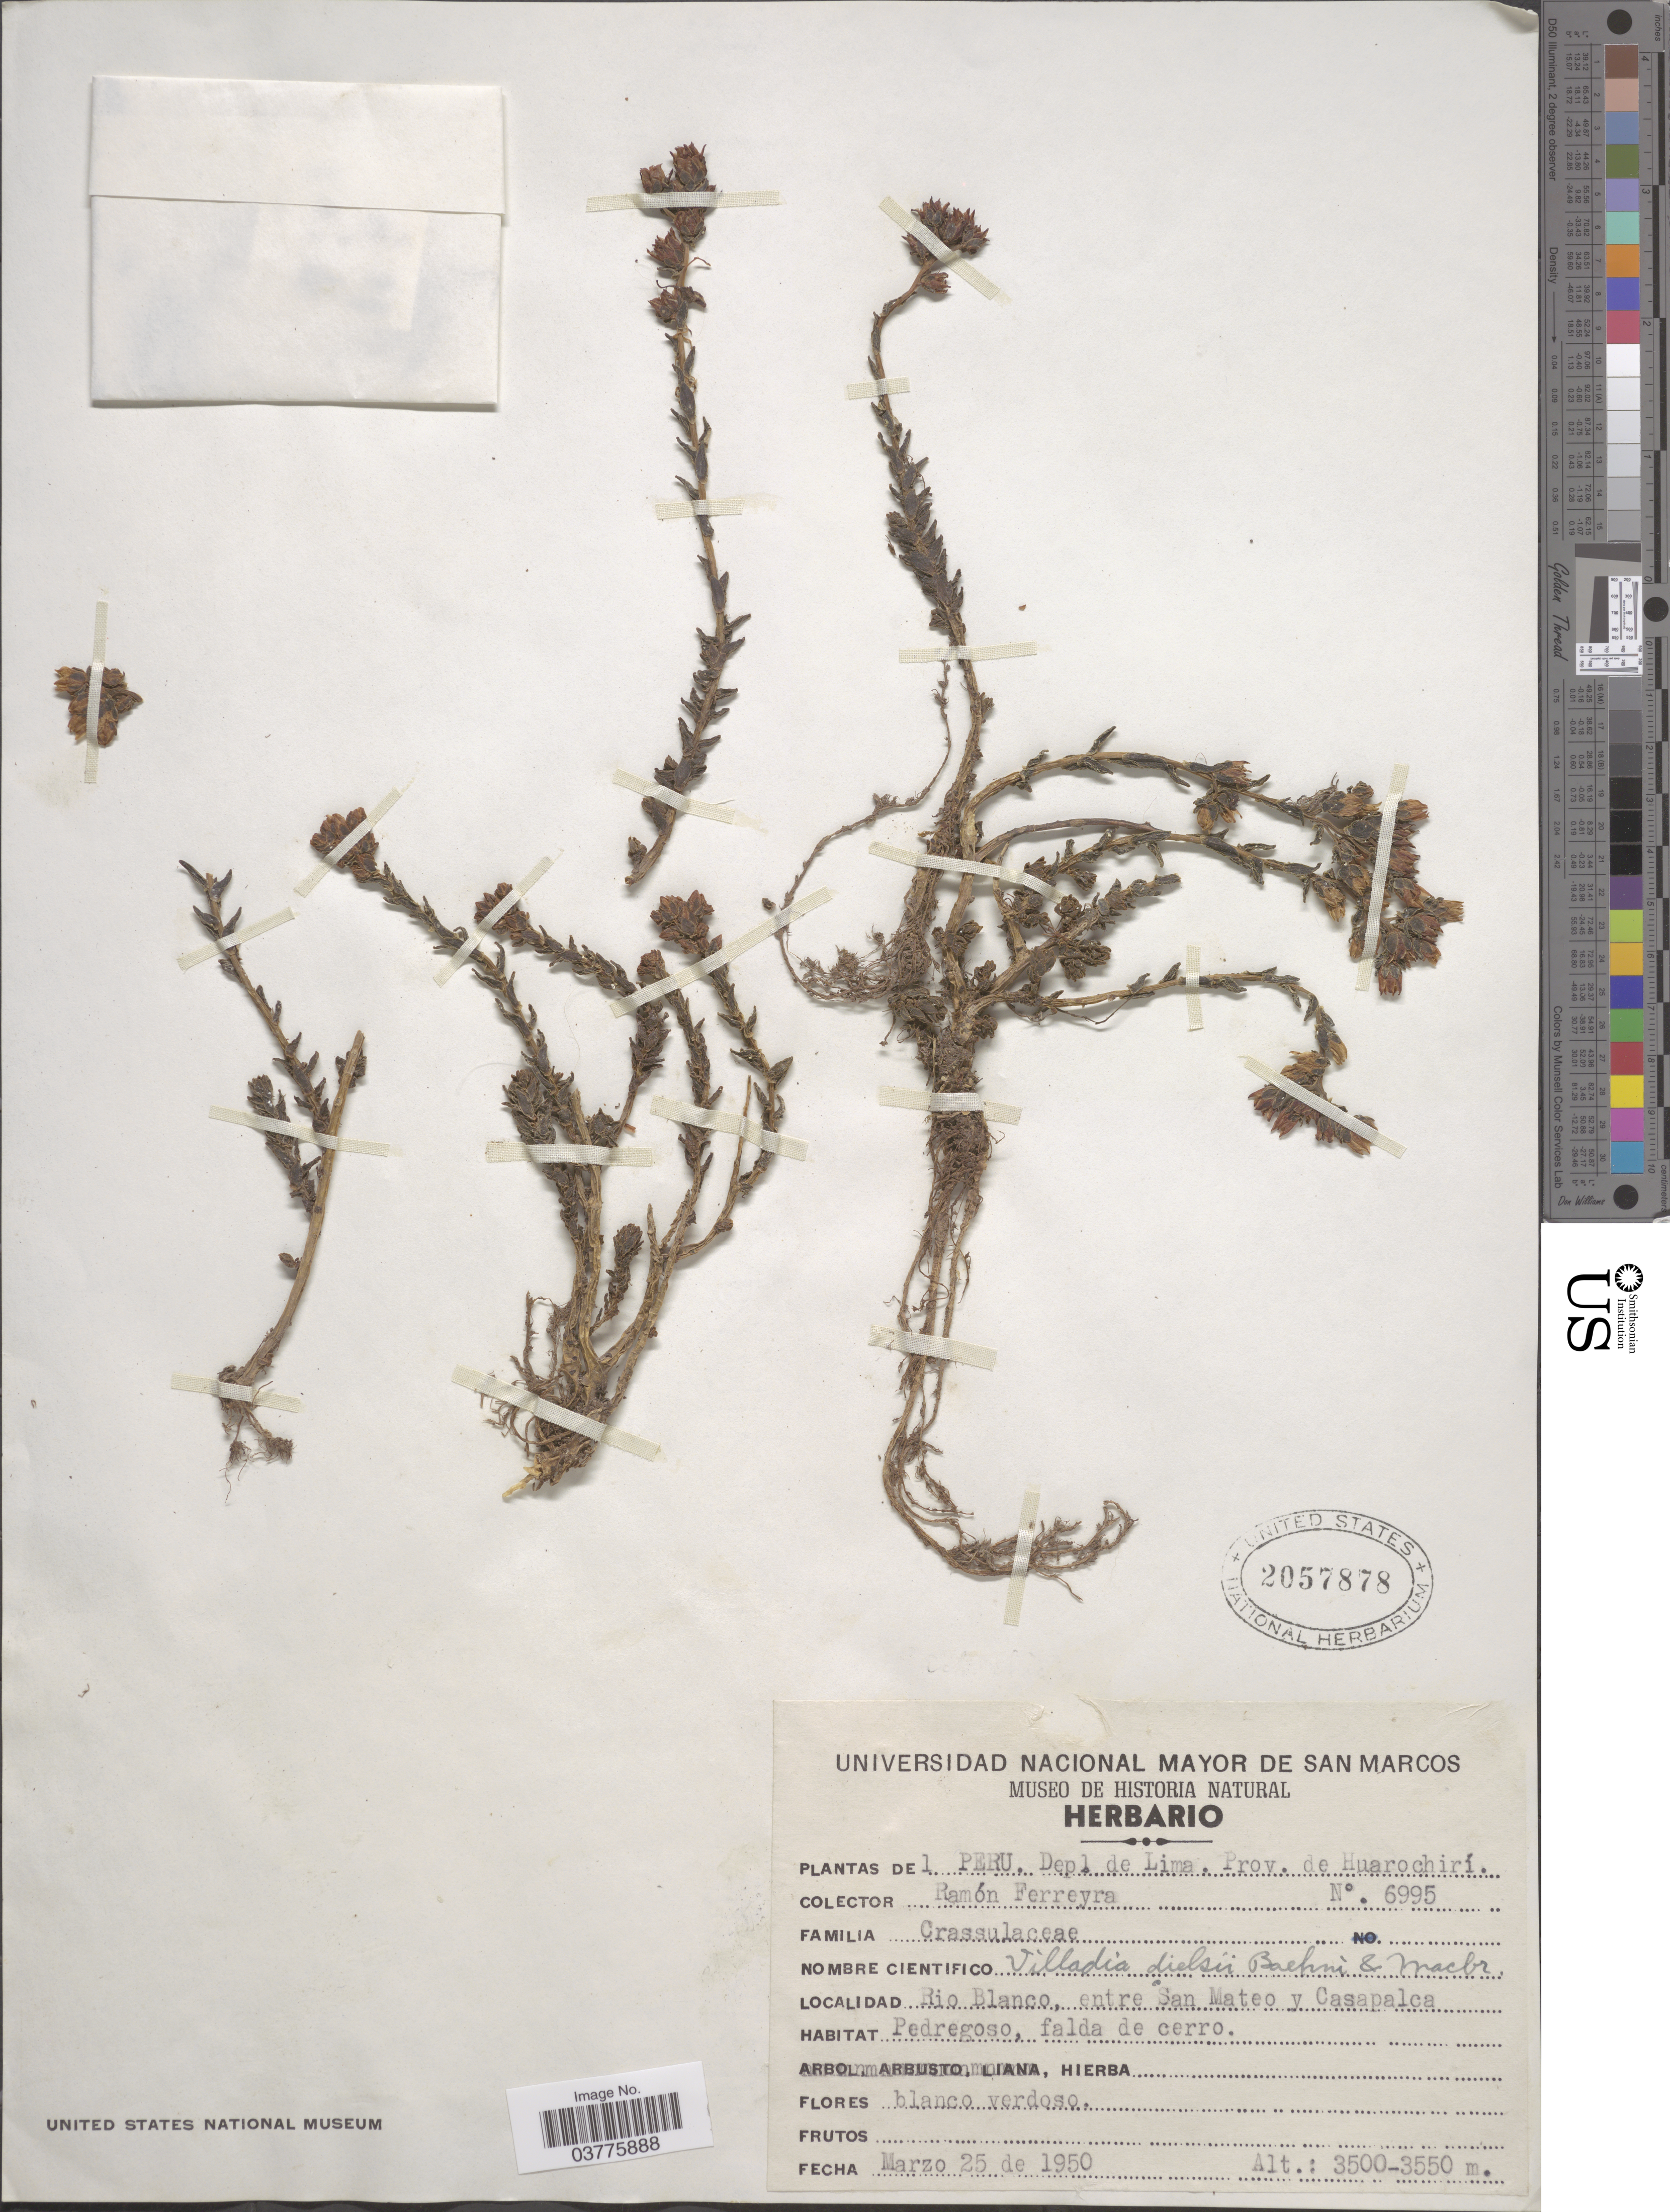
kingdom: Plantae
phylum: Tracheophyta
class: Magnoliopsida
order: Saxifragales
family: Crassulaceae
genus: Sedum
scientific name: Sedum incarum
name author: (Ball) Pino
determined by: Pino, Guillermo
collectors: R. A. Ferreyra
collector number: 6995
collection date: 1950-03-25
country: Peru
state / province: Lima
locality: Dep. de Lima. Prov. de Huatochirí. Rio Blanco, entre San Mateo y Casapalca.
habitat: Pedregoso, falda de cerro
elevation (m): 3500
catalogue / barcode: US 2057878